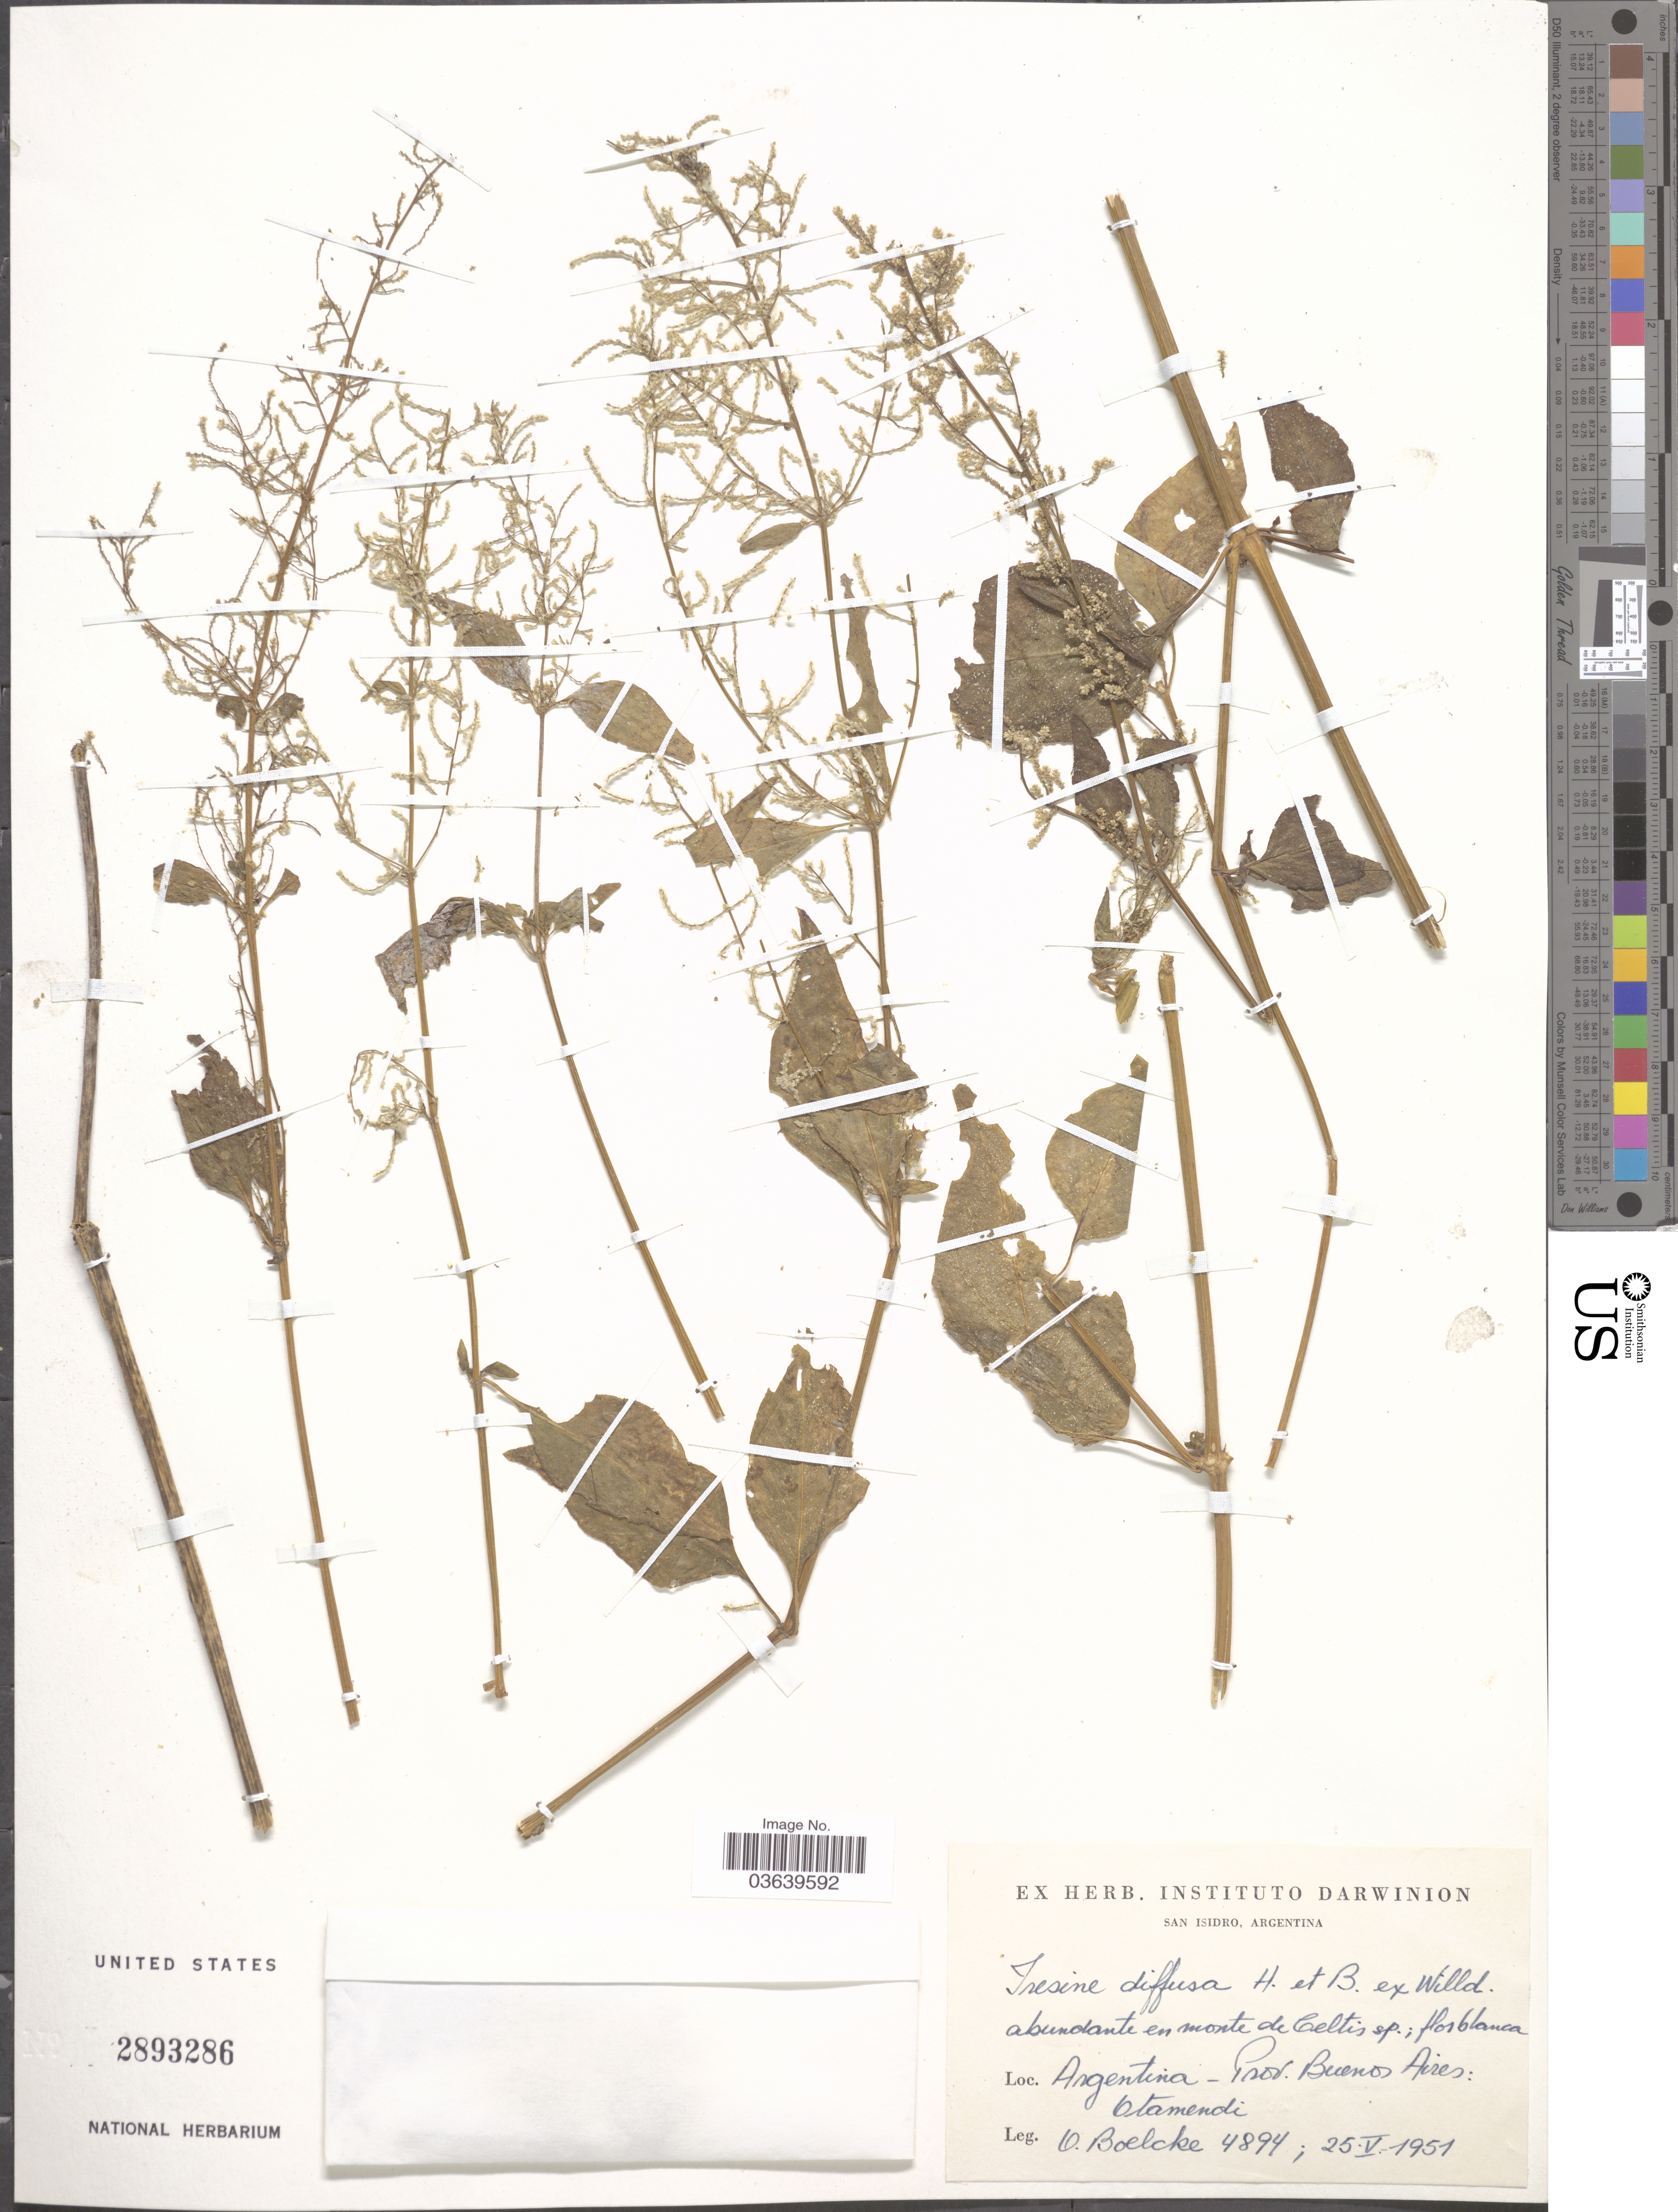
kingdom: Plantae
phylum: Tracheophyta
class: Magnoliopsida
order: Caryophyllales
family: Amaranthaceae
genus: Iresine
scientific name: Iresine diffusa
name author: Humb. & Bonpl. ex Willd.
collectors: O. Boelcke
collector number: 4894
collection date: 1951-05-25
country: Argentina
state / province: Buenos Aires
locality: Otamendi.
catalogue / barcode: US 2893286